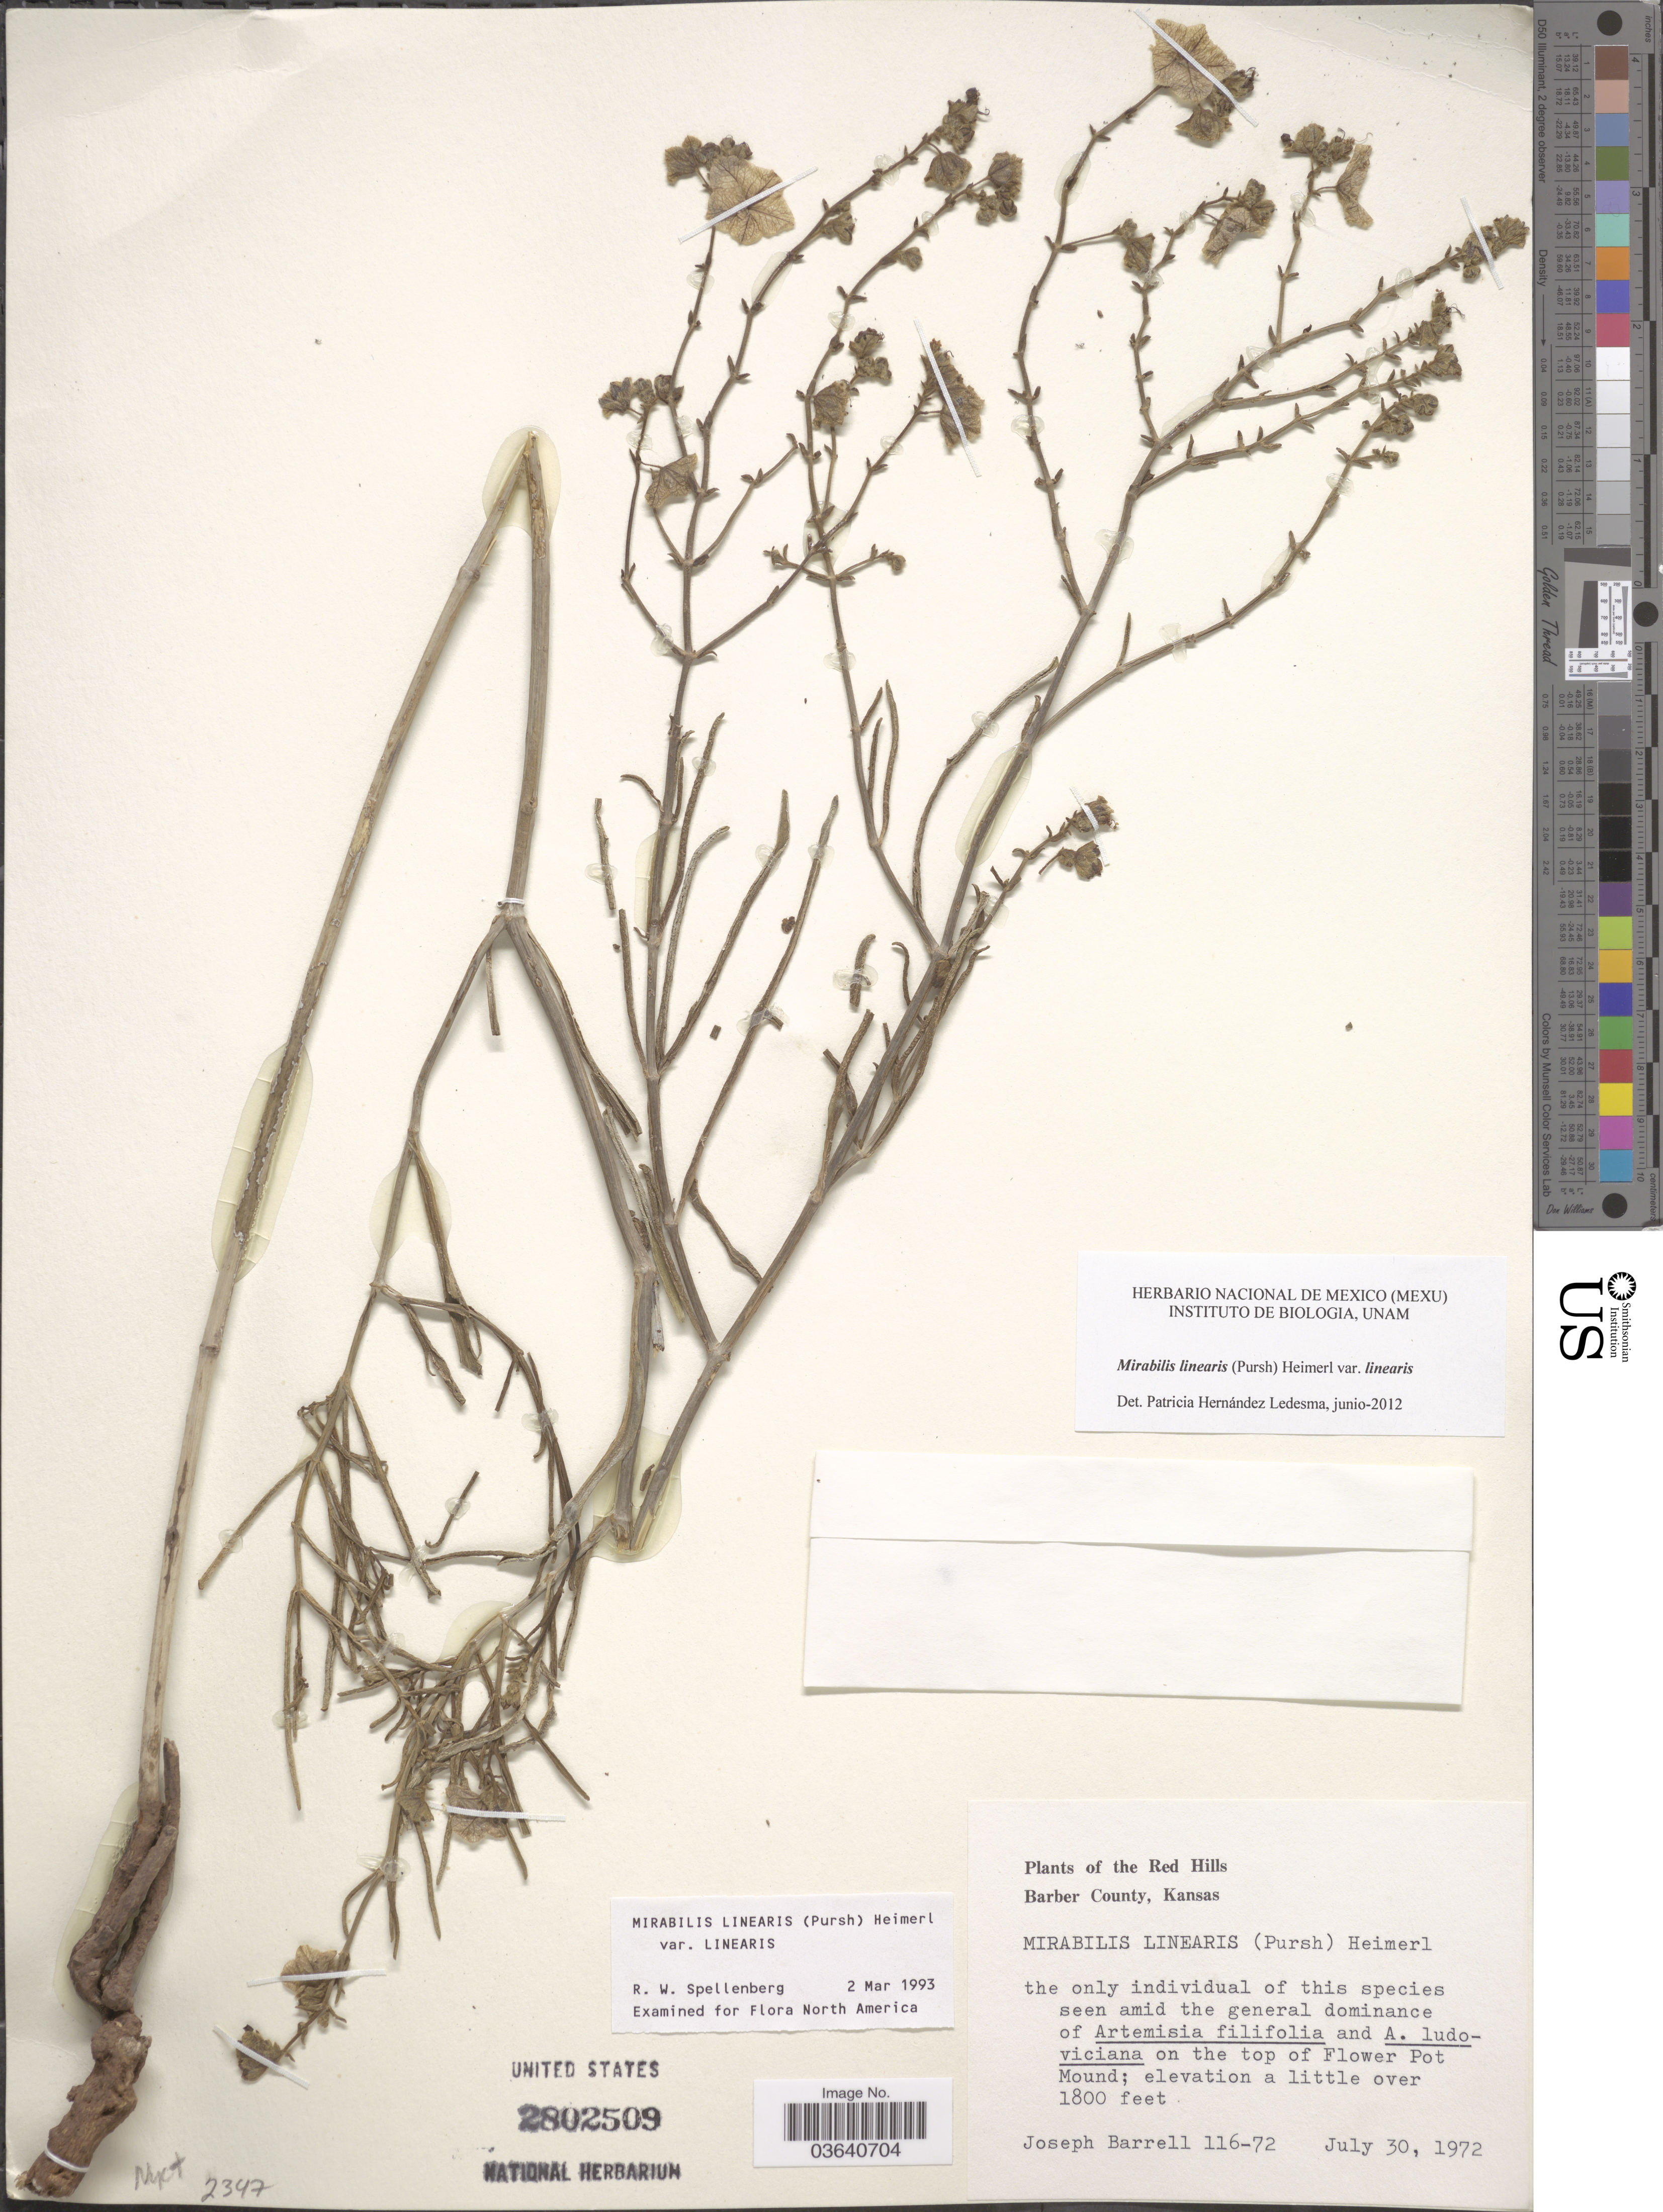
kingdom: Plantae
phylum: Tracheophyta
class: Magnoliopsida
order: Caryophyllales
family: Nyctaginaceae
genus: Mirabilis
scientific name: Mirabilis linearis var. linearis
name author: (Pursh) Heimerl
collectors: J. Barrell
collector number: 116-72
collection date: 1972-07-30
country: United States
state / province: Kansas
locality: The Red Hills, Barber County. On the top of Flower Pot Mound.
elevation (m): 549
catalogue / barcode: US 2802509